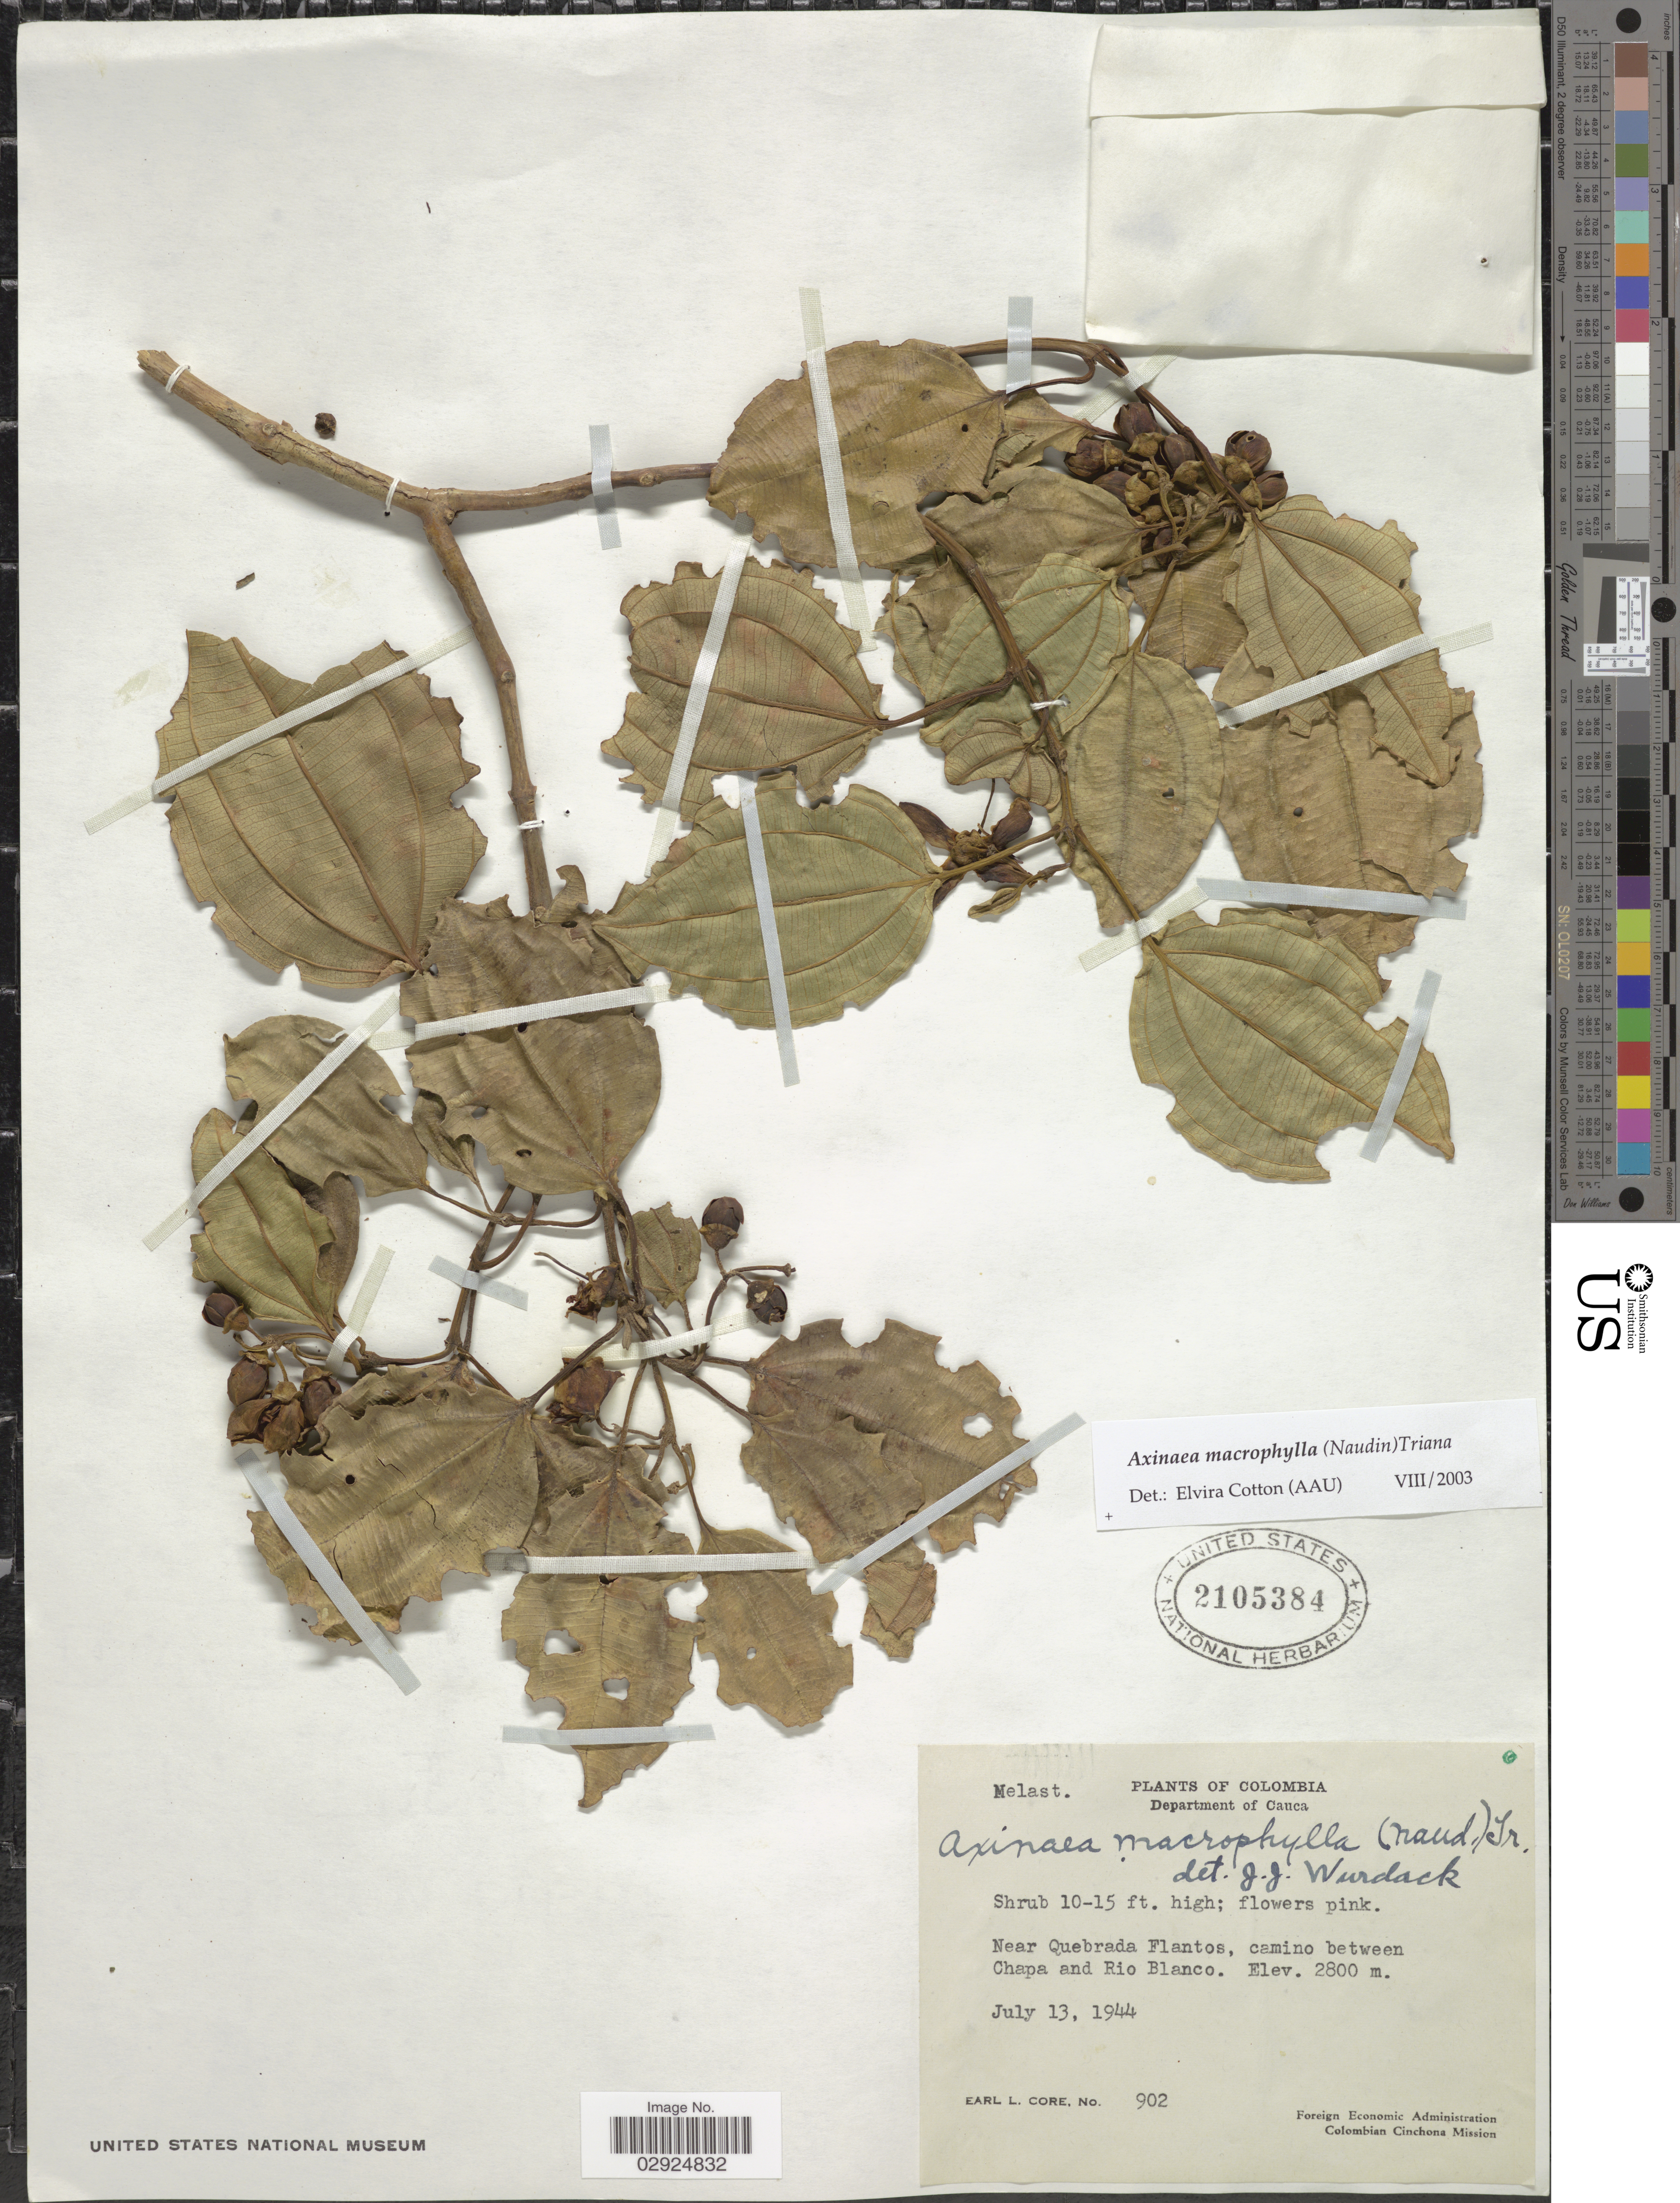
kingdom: Plantae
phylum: Tracheophyta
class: Magnoliopsida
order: Myrtales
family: Melastomataceae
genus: Axinaea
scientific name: Axinaea macrophylla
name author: (Naudin) Triana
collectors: E. L. Core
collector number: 902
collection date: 1944-07-13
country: Colombia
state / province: Cauca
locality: Department of Cauca. Near Quebrada Flantos, camino between Chapa and Rio Blanco.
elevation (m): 2800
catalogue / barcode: US 2105384